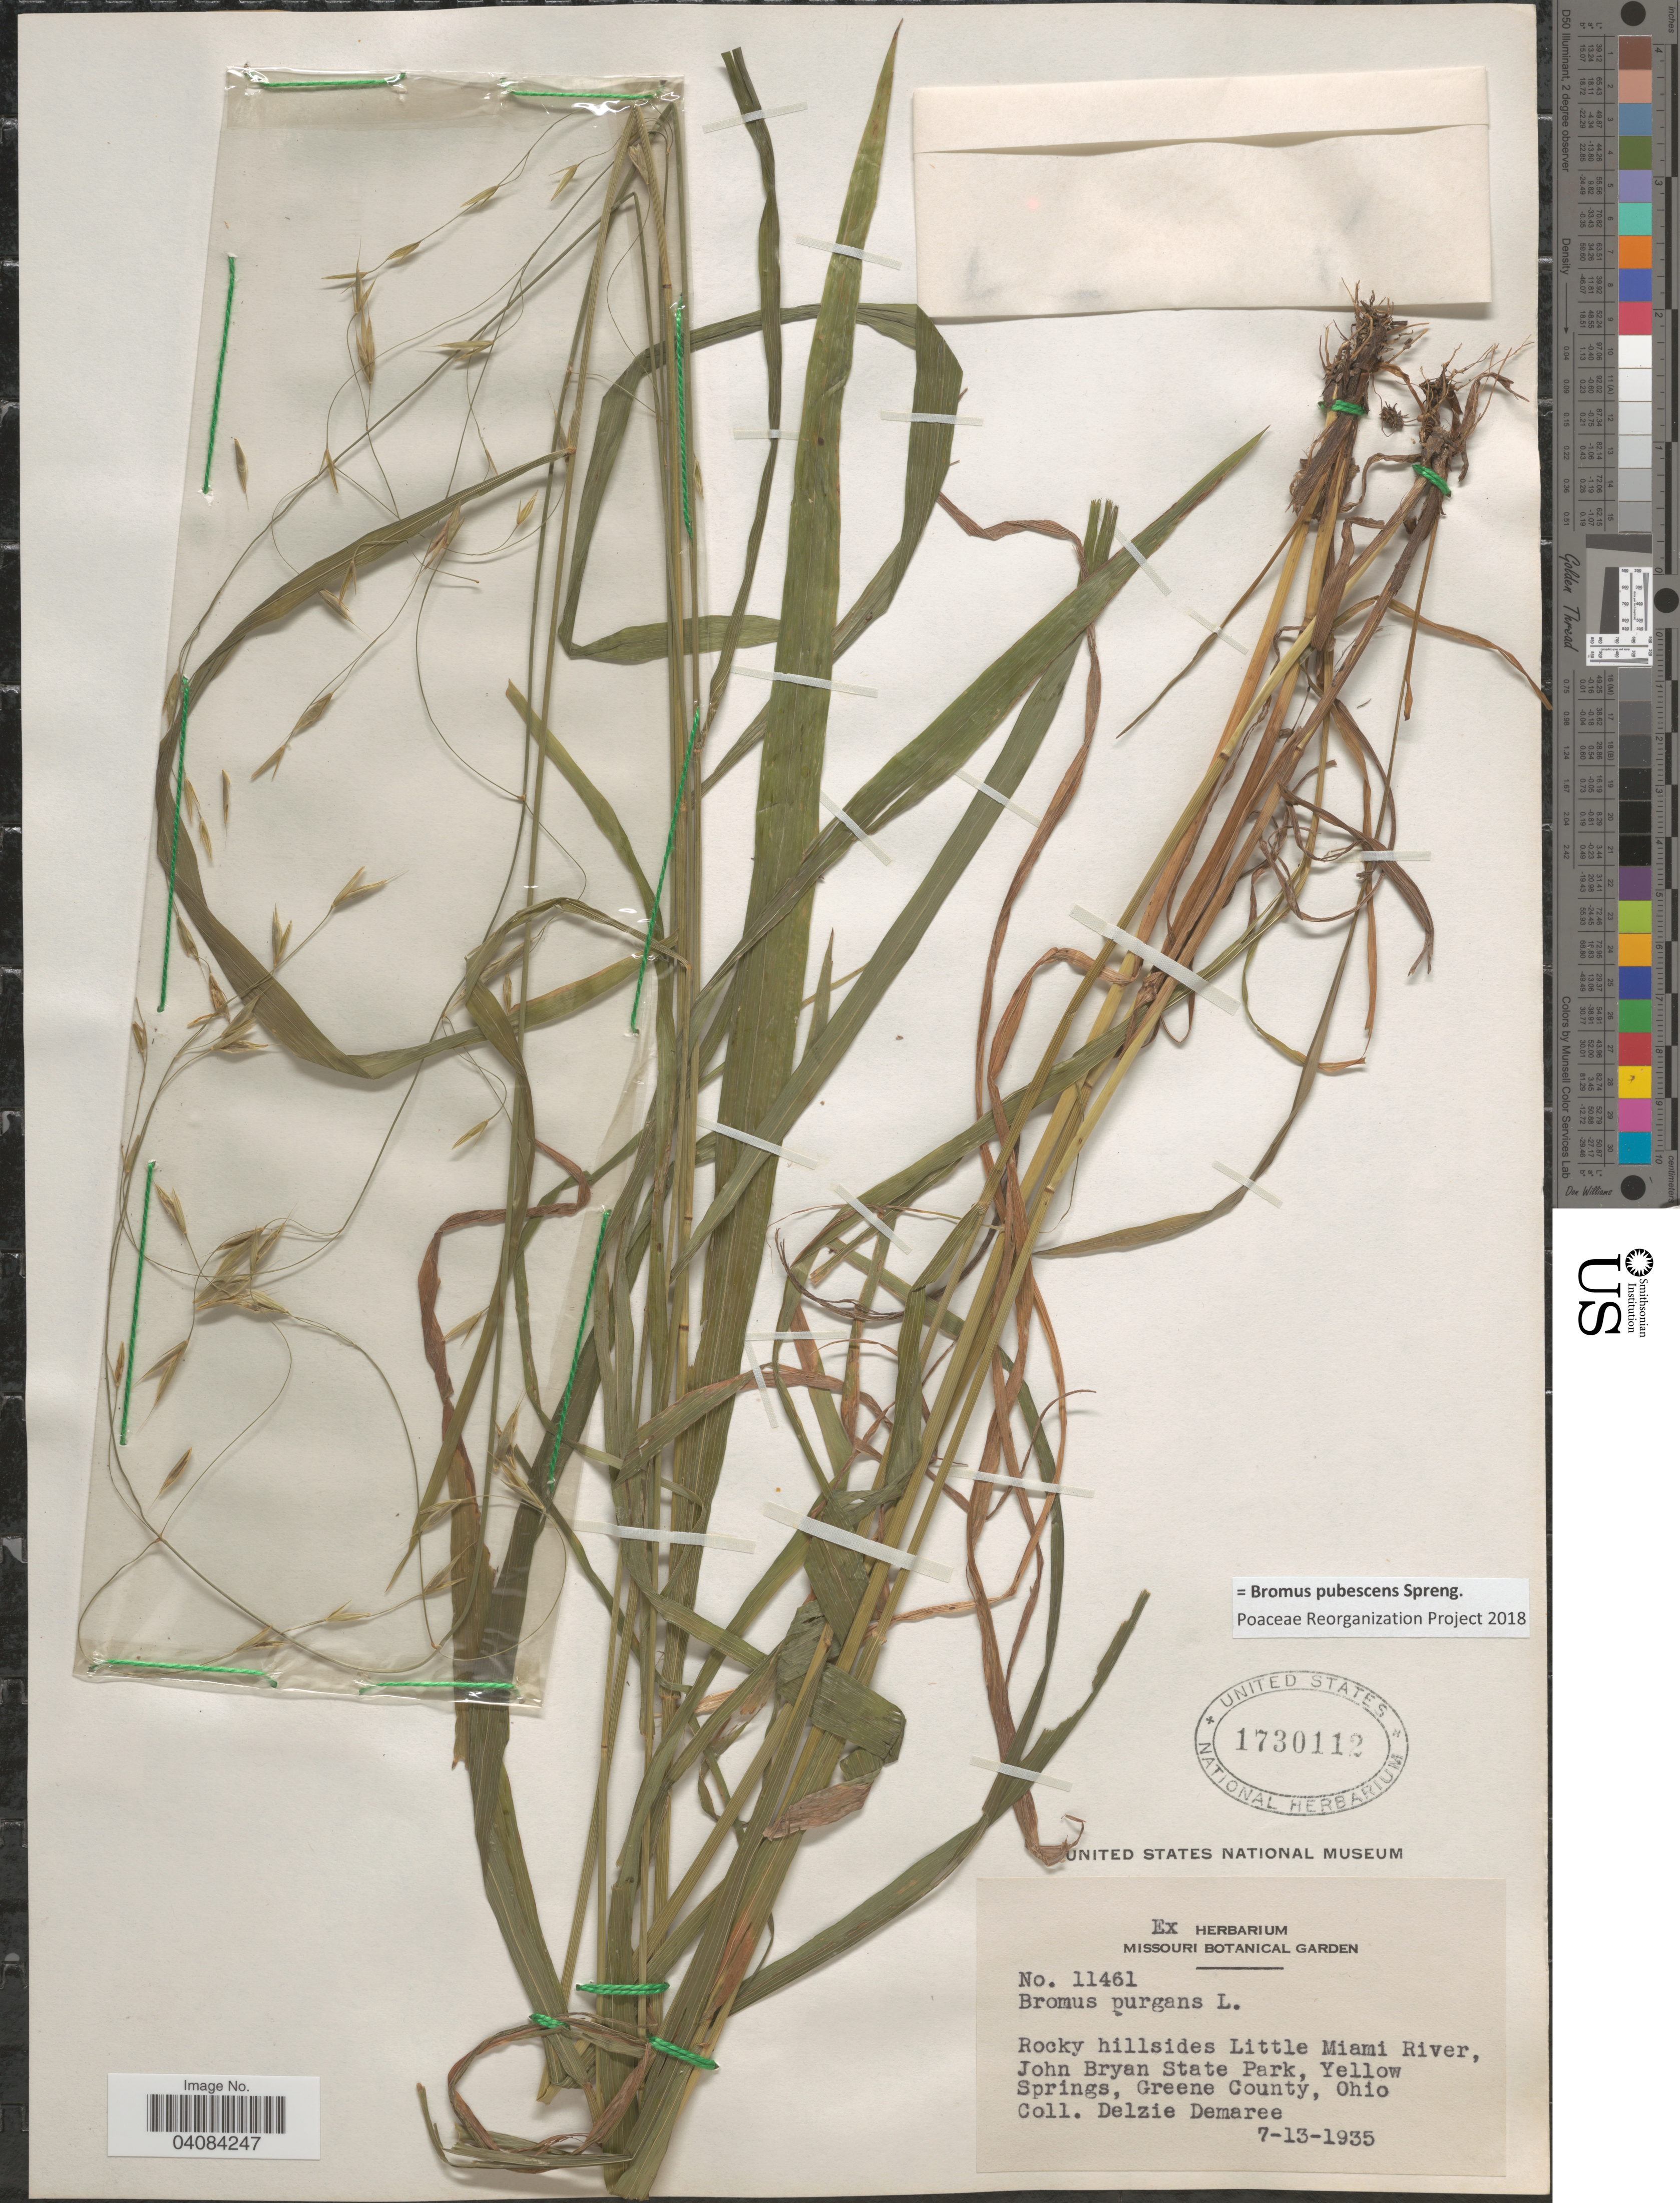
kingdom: Plantae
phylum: Tracheophyta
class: Liliopsida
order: Poales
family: Poaceae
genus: Bromus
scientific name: Bromus pubescens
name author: Muhl. ex Willd.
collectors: D. Demaree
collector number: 11461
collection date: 1935-07-13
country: United States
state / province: Ohio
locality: Rocky hillsides Little Miami River, John Bryan State Park, Yellow Springs, Greene County.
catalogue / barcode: US 1730112